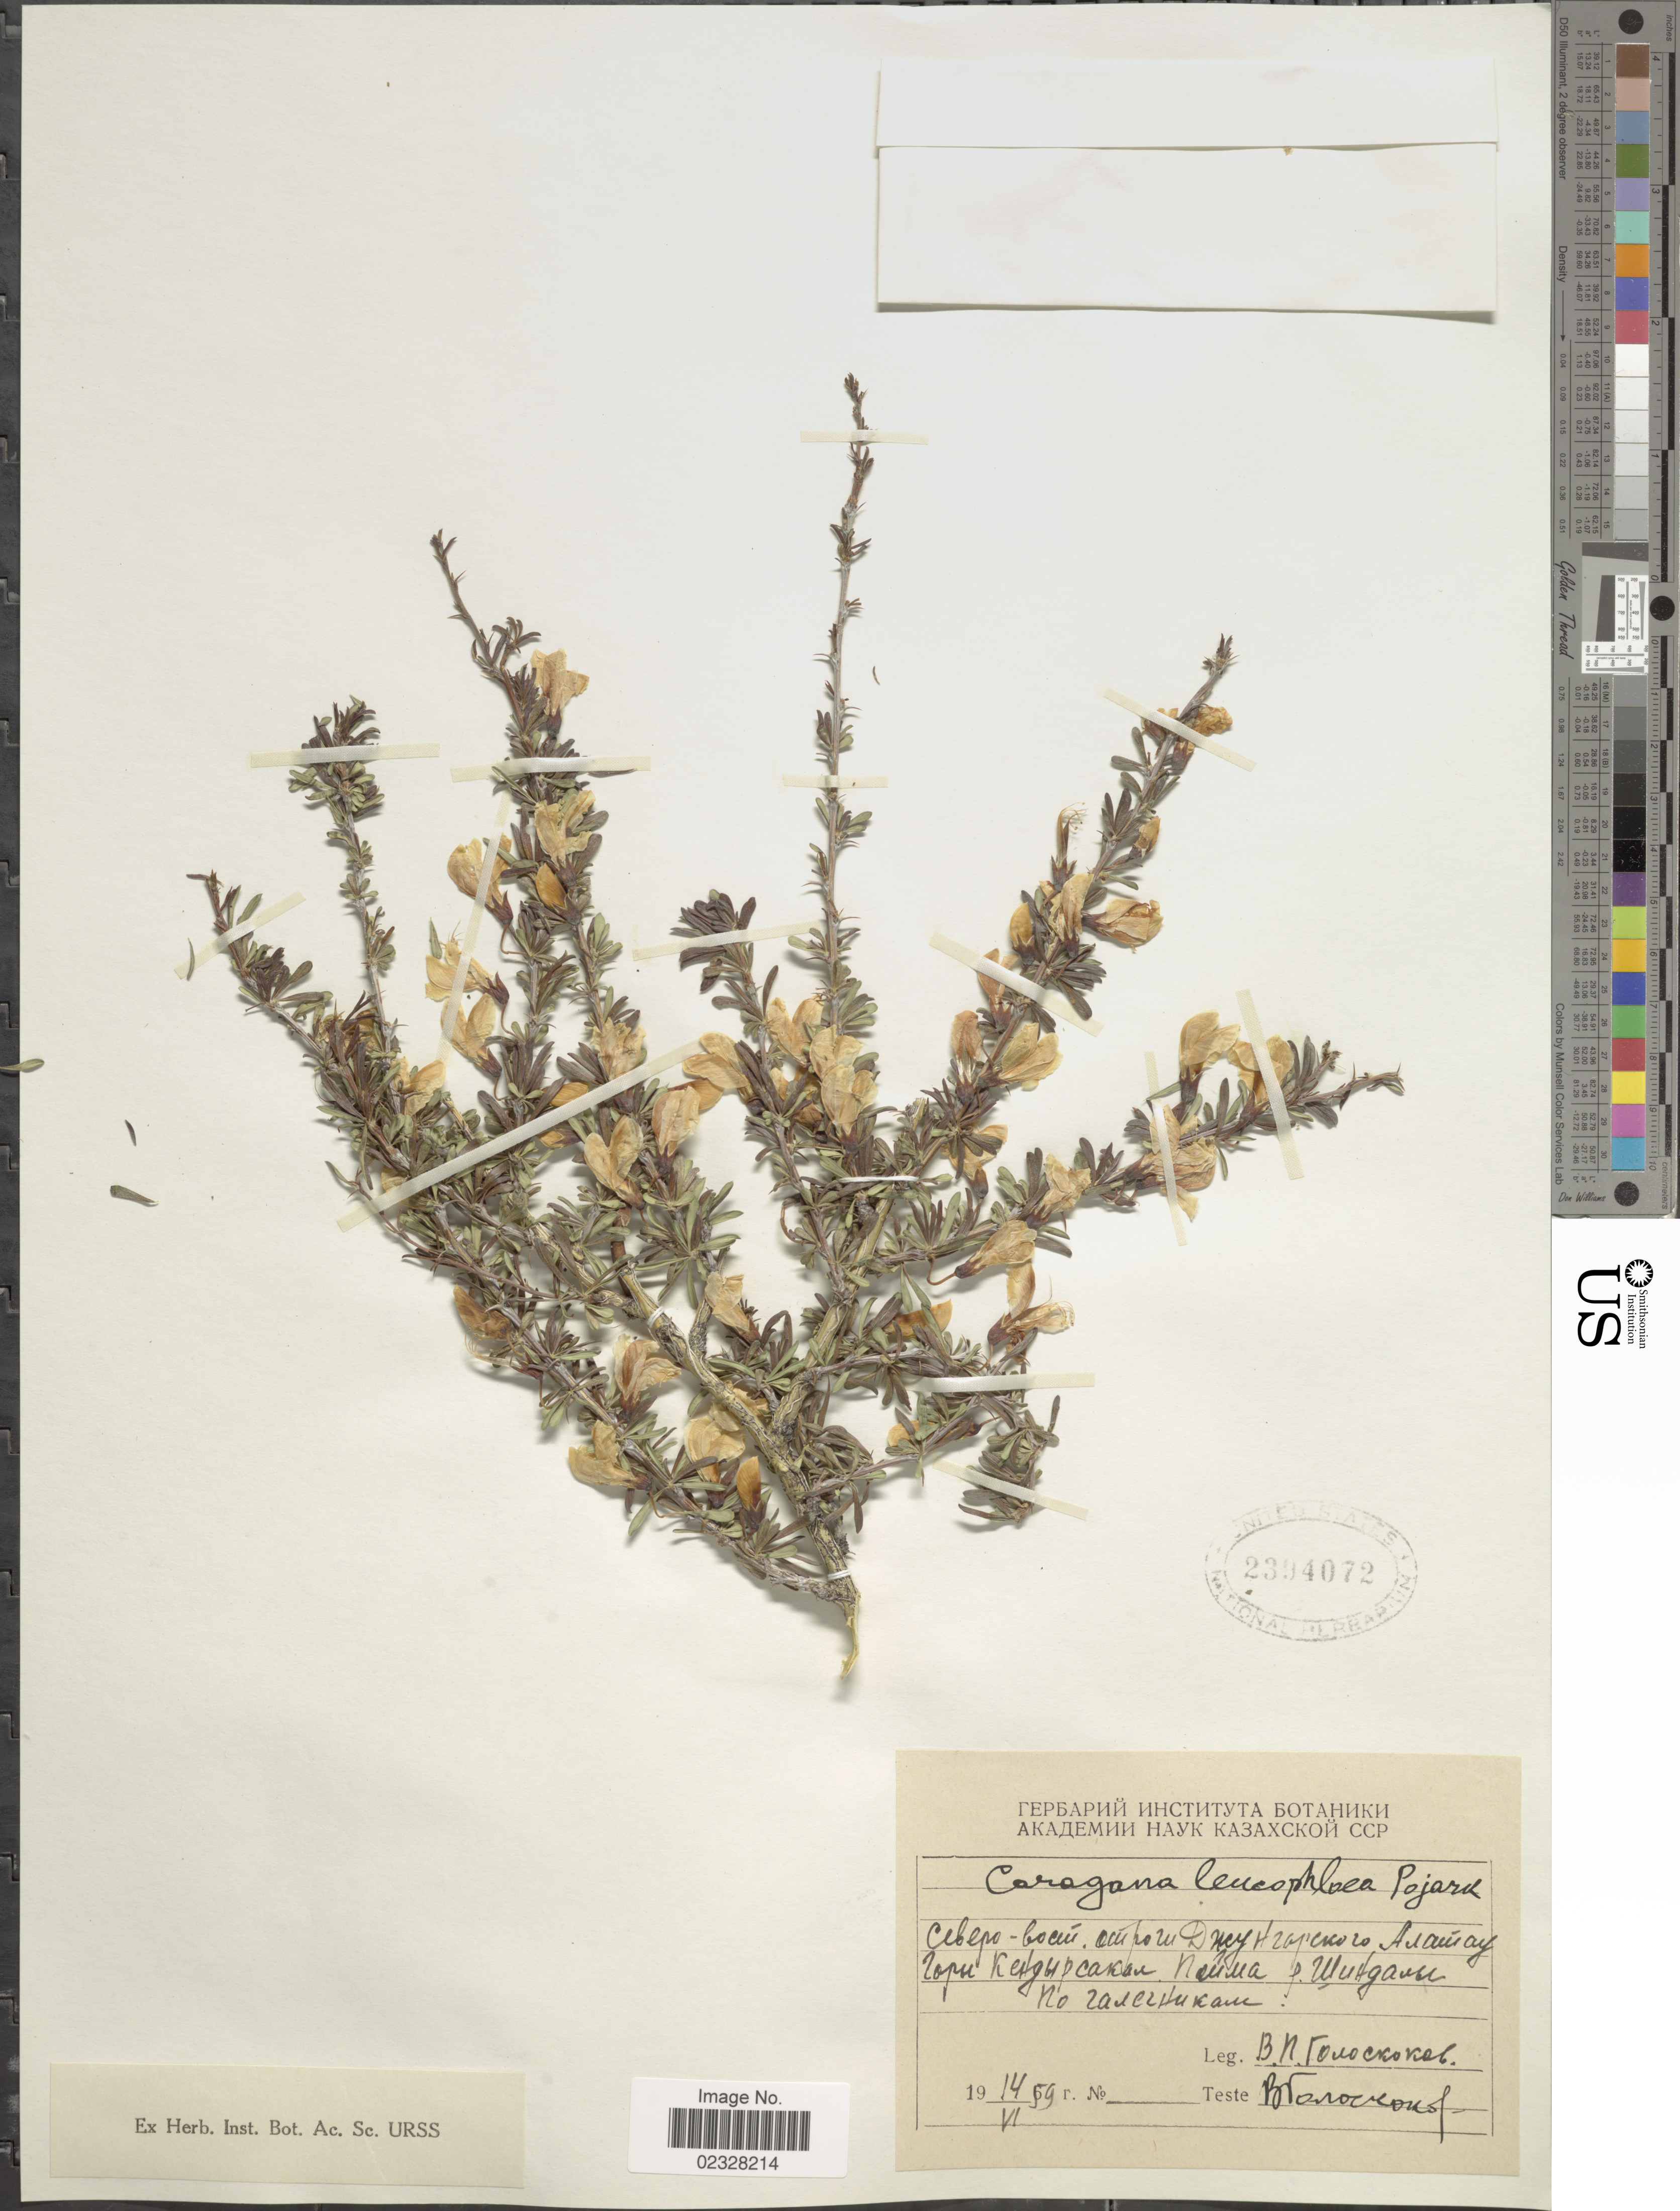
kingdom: Plantae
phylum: Tracheophyta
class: Magnoliopsida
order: Fabales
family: Fabaceae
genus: Caragana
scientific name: Caragana leucophloea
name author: Pojark.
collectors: V. P. Goloskokov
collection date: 1959-06-14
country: Kazakhstan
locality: Dzungar Alatau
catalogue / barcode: US 2394072